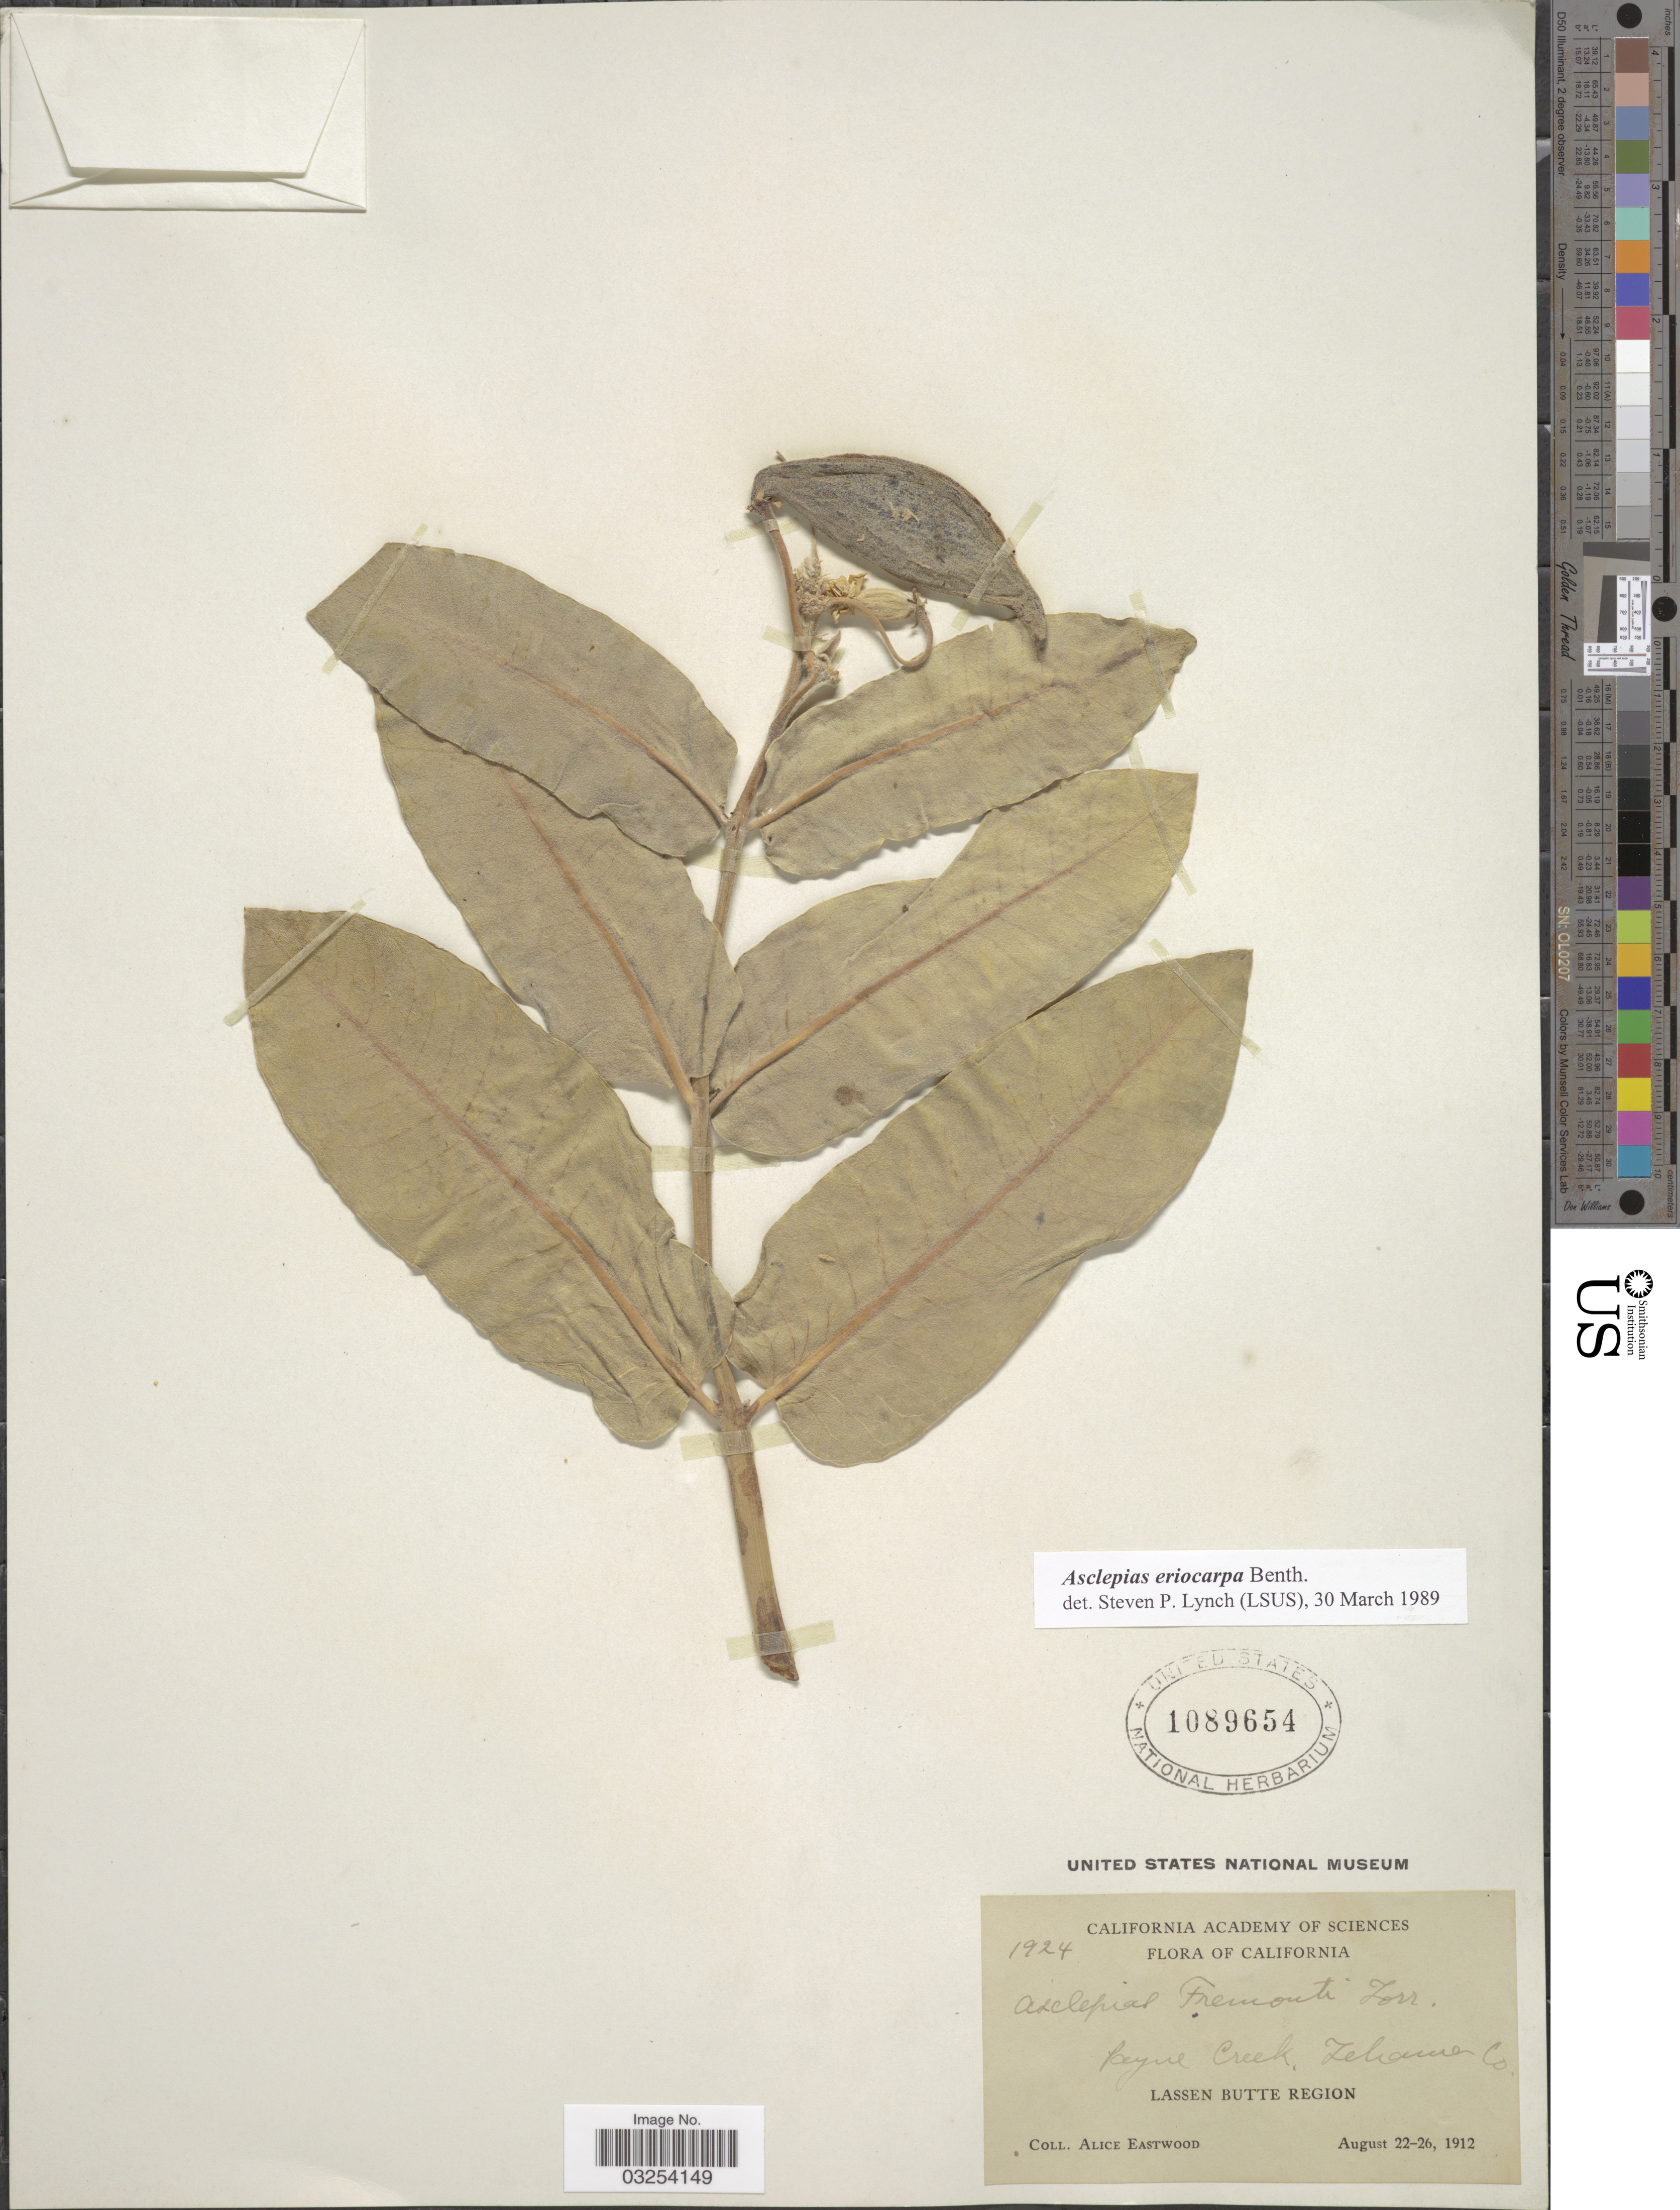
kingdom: Plantae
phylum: Tracheophyta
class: Magnoliopsida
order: Gentianales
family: Apocynaceae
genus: Asclepias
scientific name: Asclepias eriocarpa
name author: Benth.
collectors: A. Eastwood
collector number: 1924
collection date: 1912-08-22/1912-08-26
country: United States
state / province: California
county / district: Butte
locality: Payne Creek, Zehamer County. Lesser Butte Region.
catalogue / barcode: US 1089654